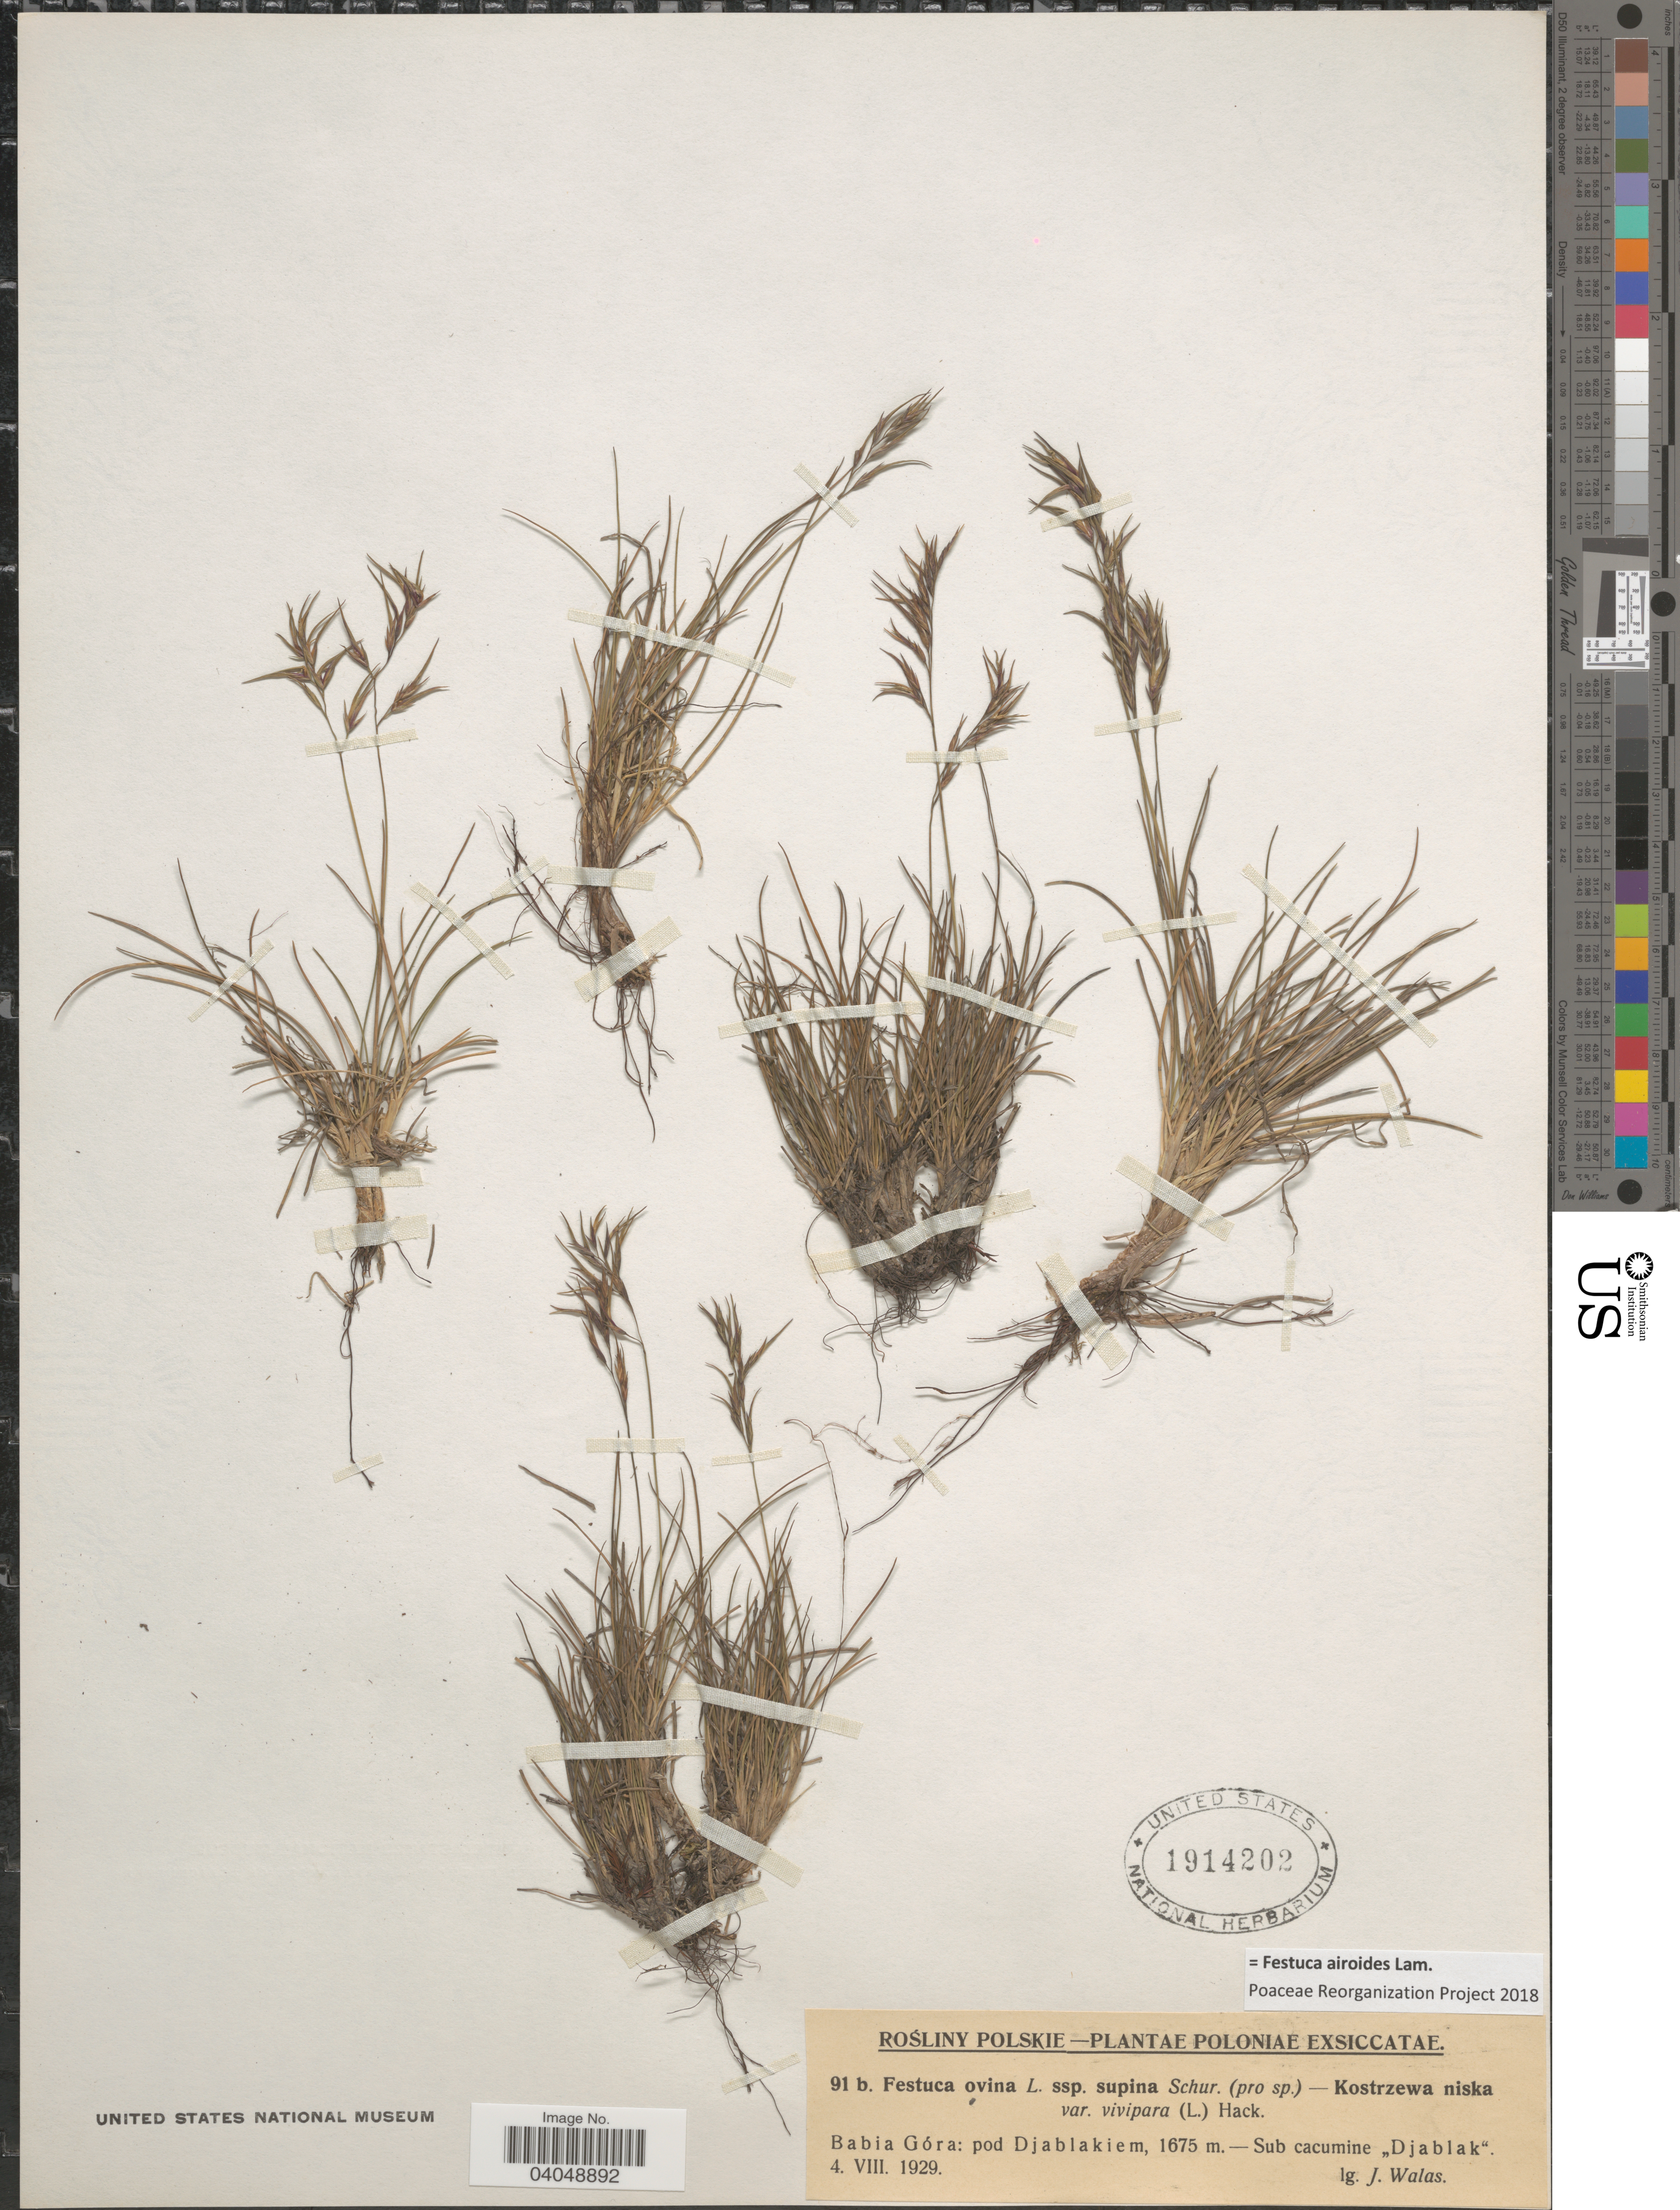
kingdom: Plantae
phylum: Tracheophyta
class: Liliopsida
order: Poales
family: Poaceae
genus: Festuca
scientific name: Festuca airoides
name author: Lam.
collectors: J. Walas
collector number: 91b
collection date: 1929-08-04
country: Poland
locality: Poloniae. Babia Góra: pod Djablakiem. Sub cacumine "Djablak".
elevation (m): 1675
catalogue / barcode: US 1914202